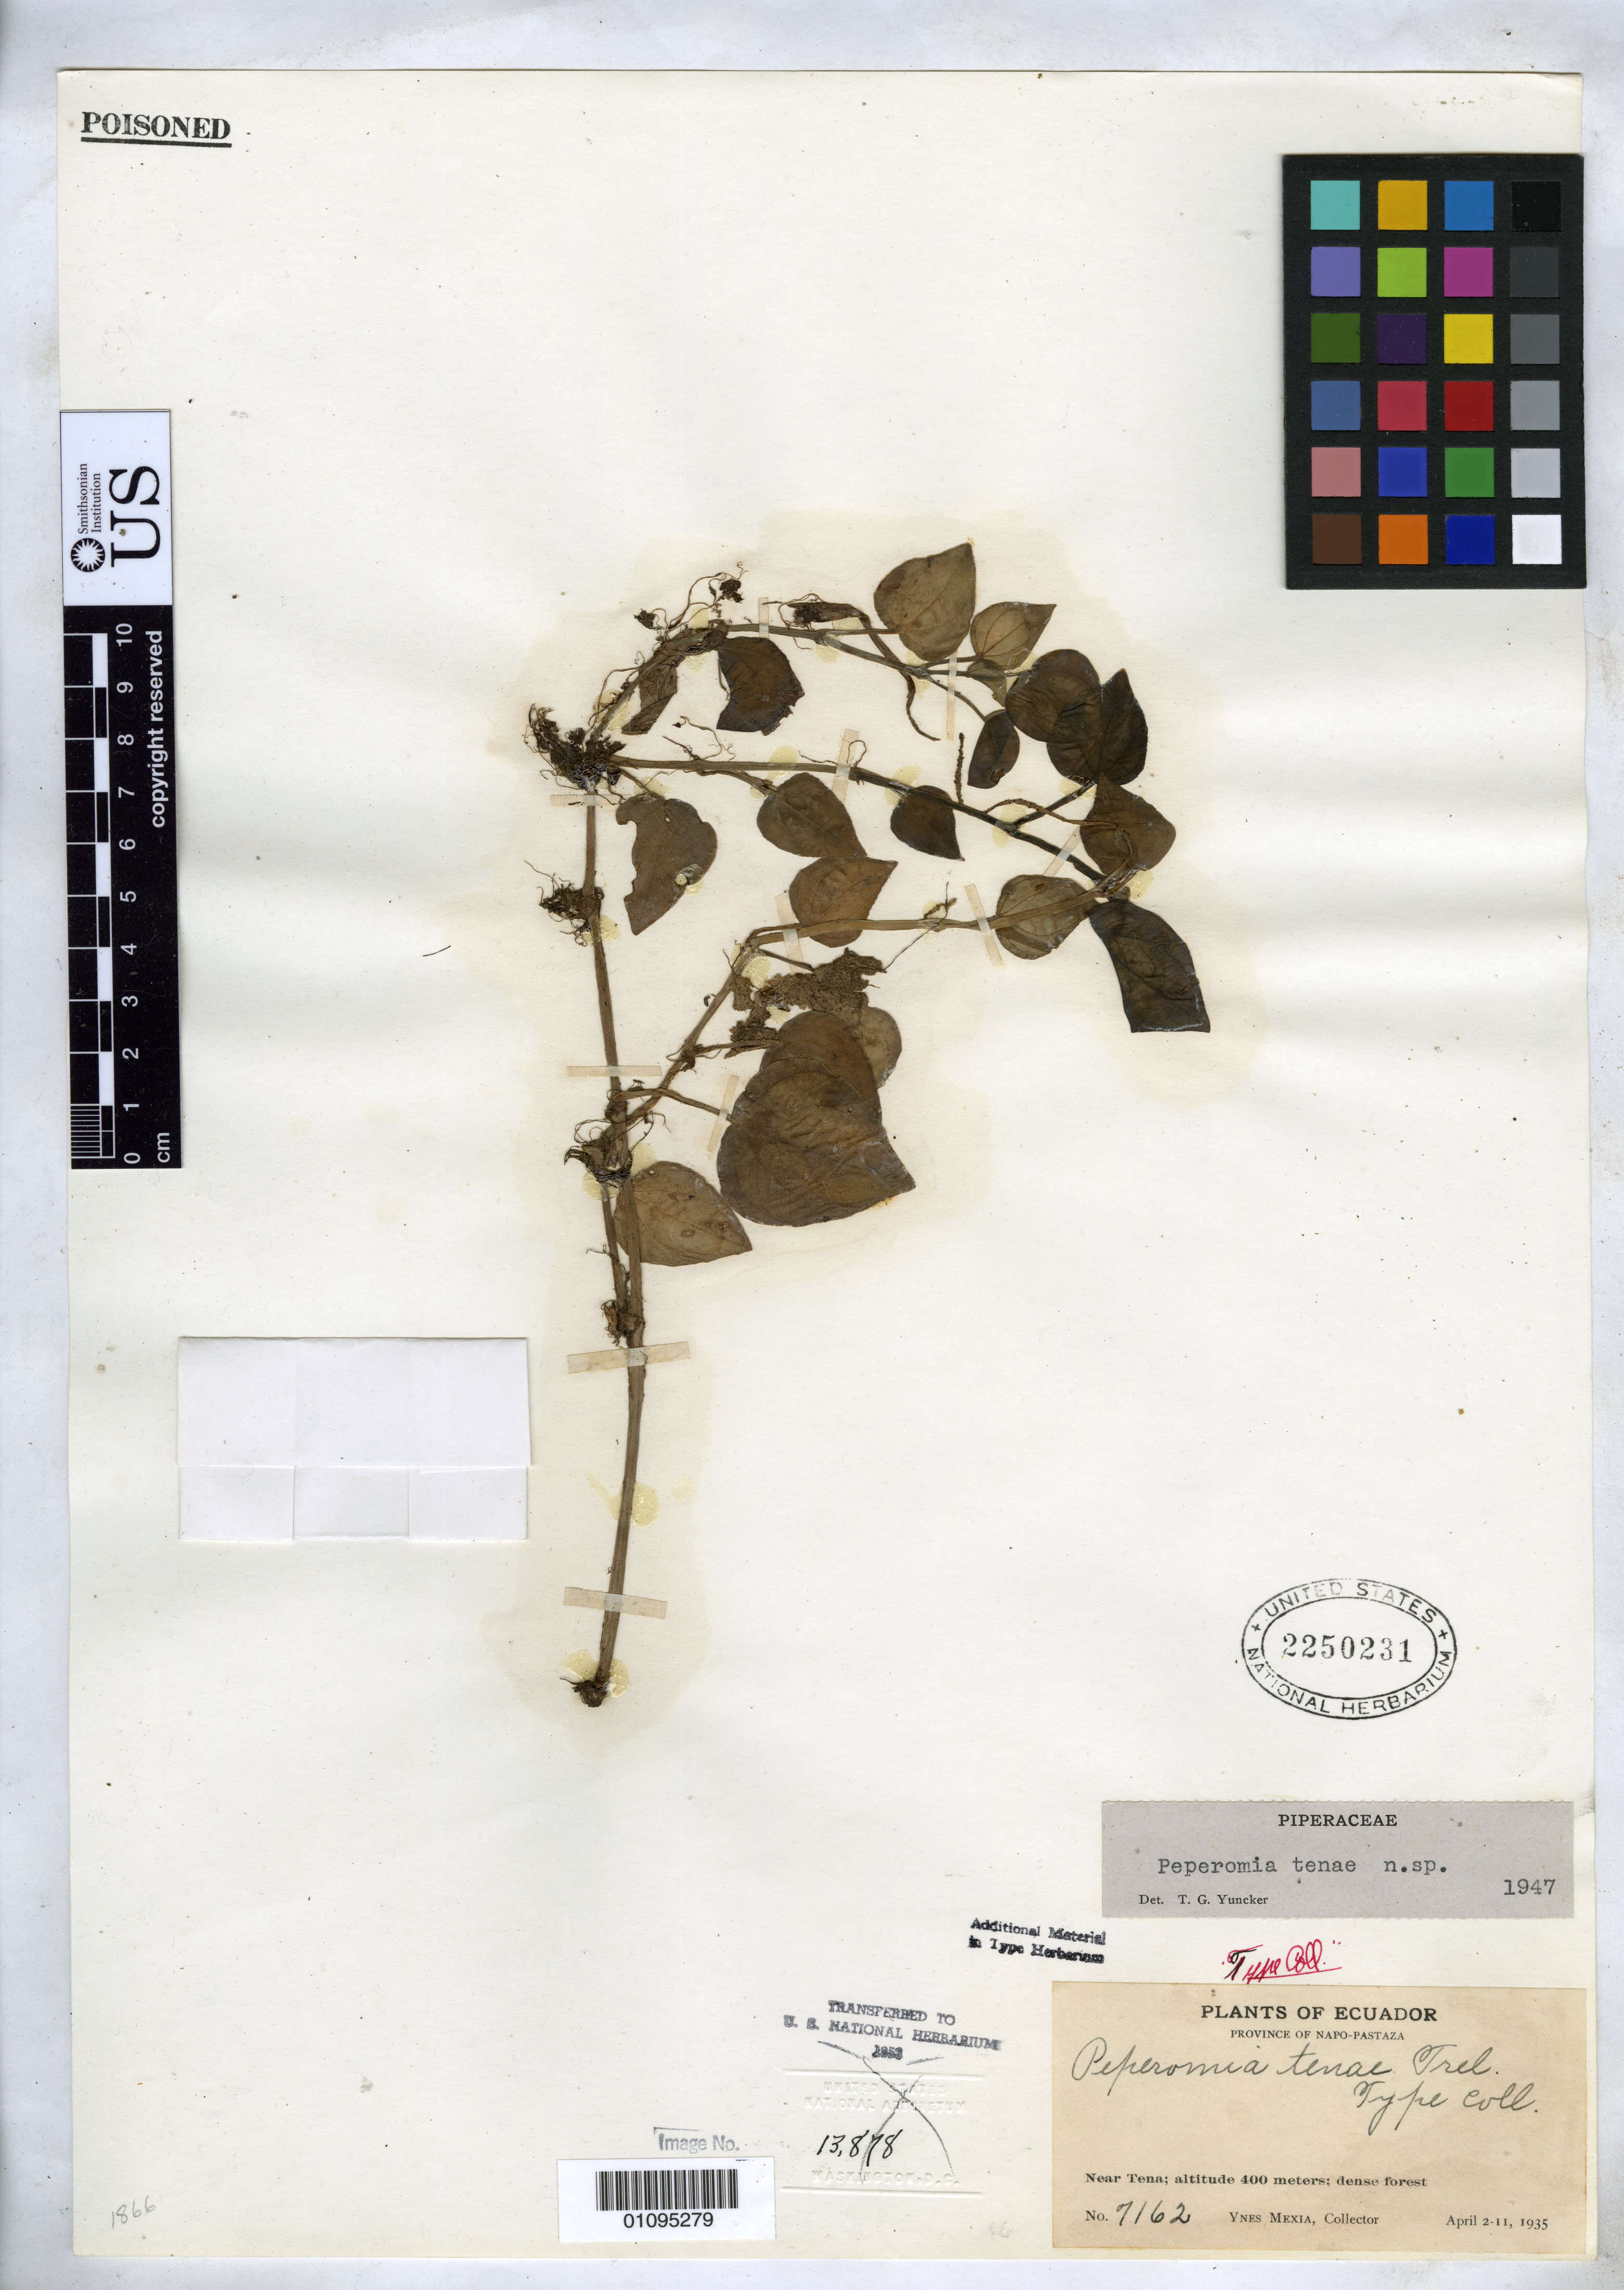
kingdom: Plantae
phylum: Tracheophyta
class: Magnoliopsida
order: Piperales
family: Piperaceae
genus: Peperomia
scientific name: Peperomia tenae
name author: Trel. & Yunck.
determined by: Yuncker, T. G.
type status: Isotype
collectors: Y. Mexia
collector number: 7162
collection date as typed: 02 Apr 1935 to 11 Apr 1935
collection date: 1935-04-02/1935-04-11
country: Ecuador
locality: Near Tena, province of Napo-Pastaza.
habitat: Dense forest.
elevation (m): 400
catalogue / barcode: US 2250231